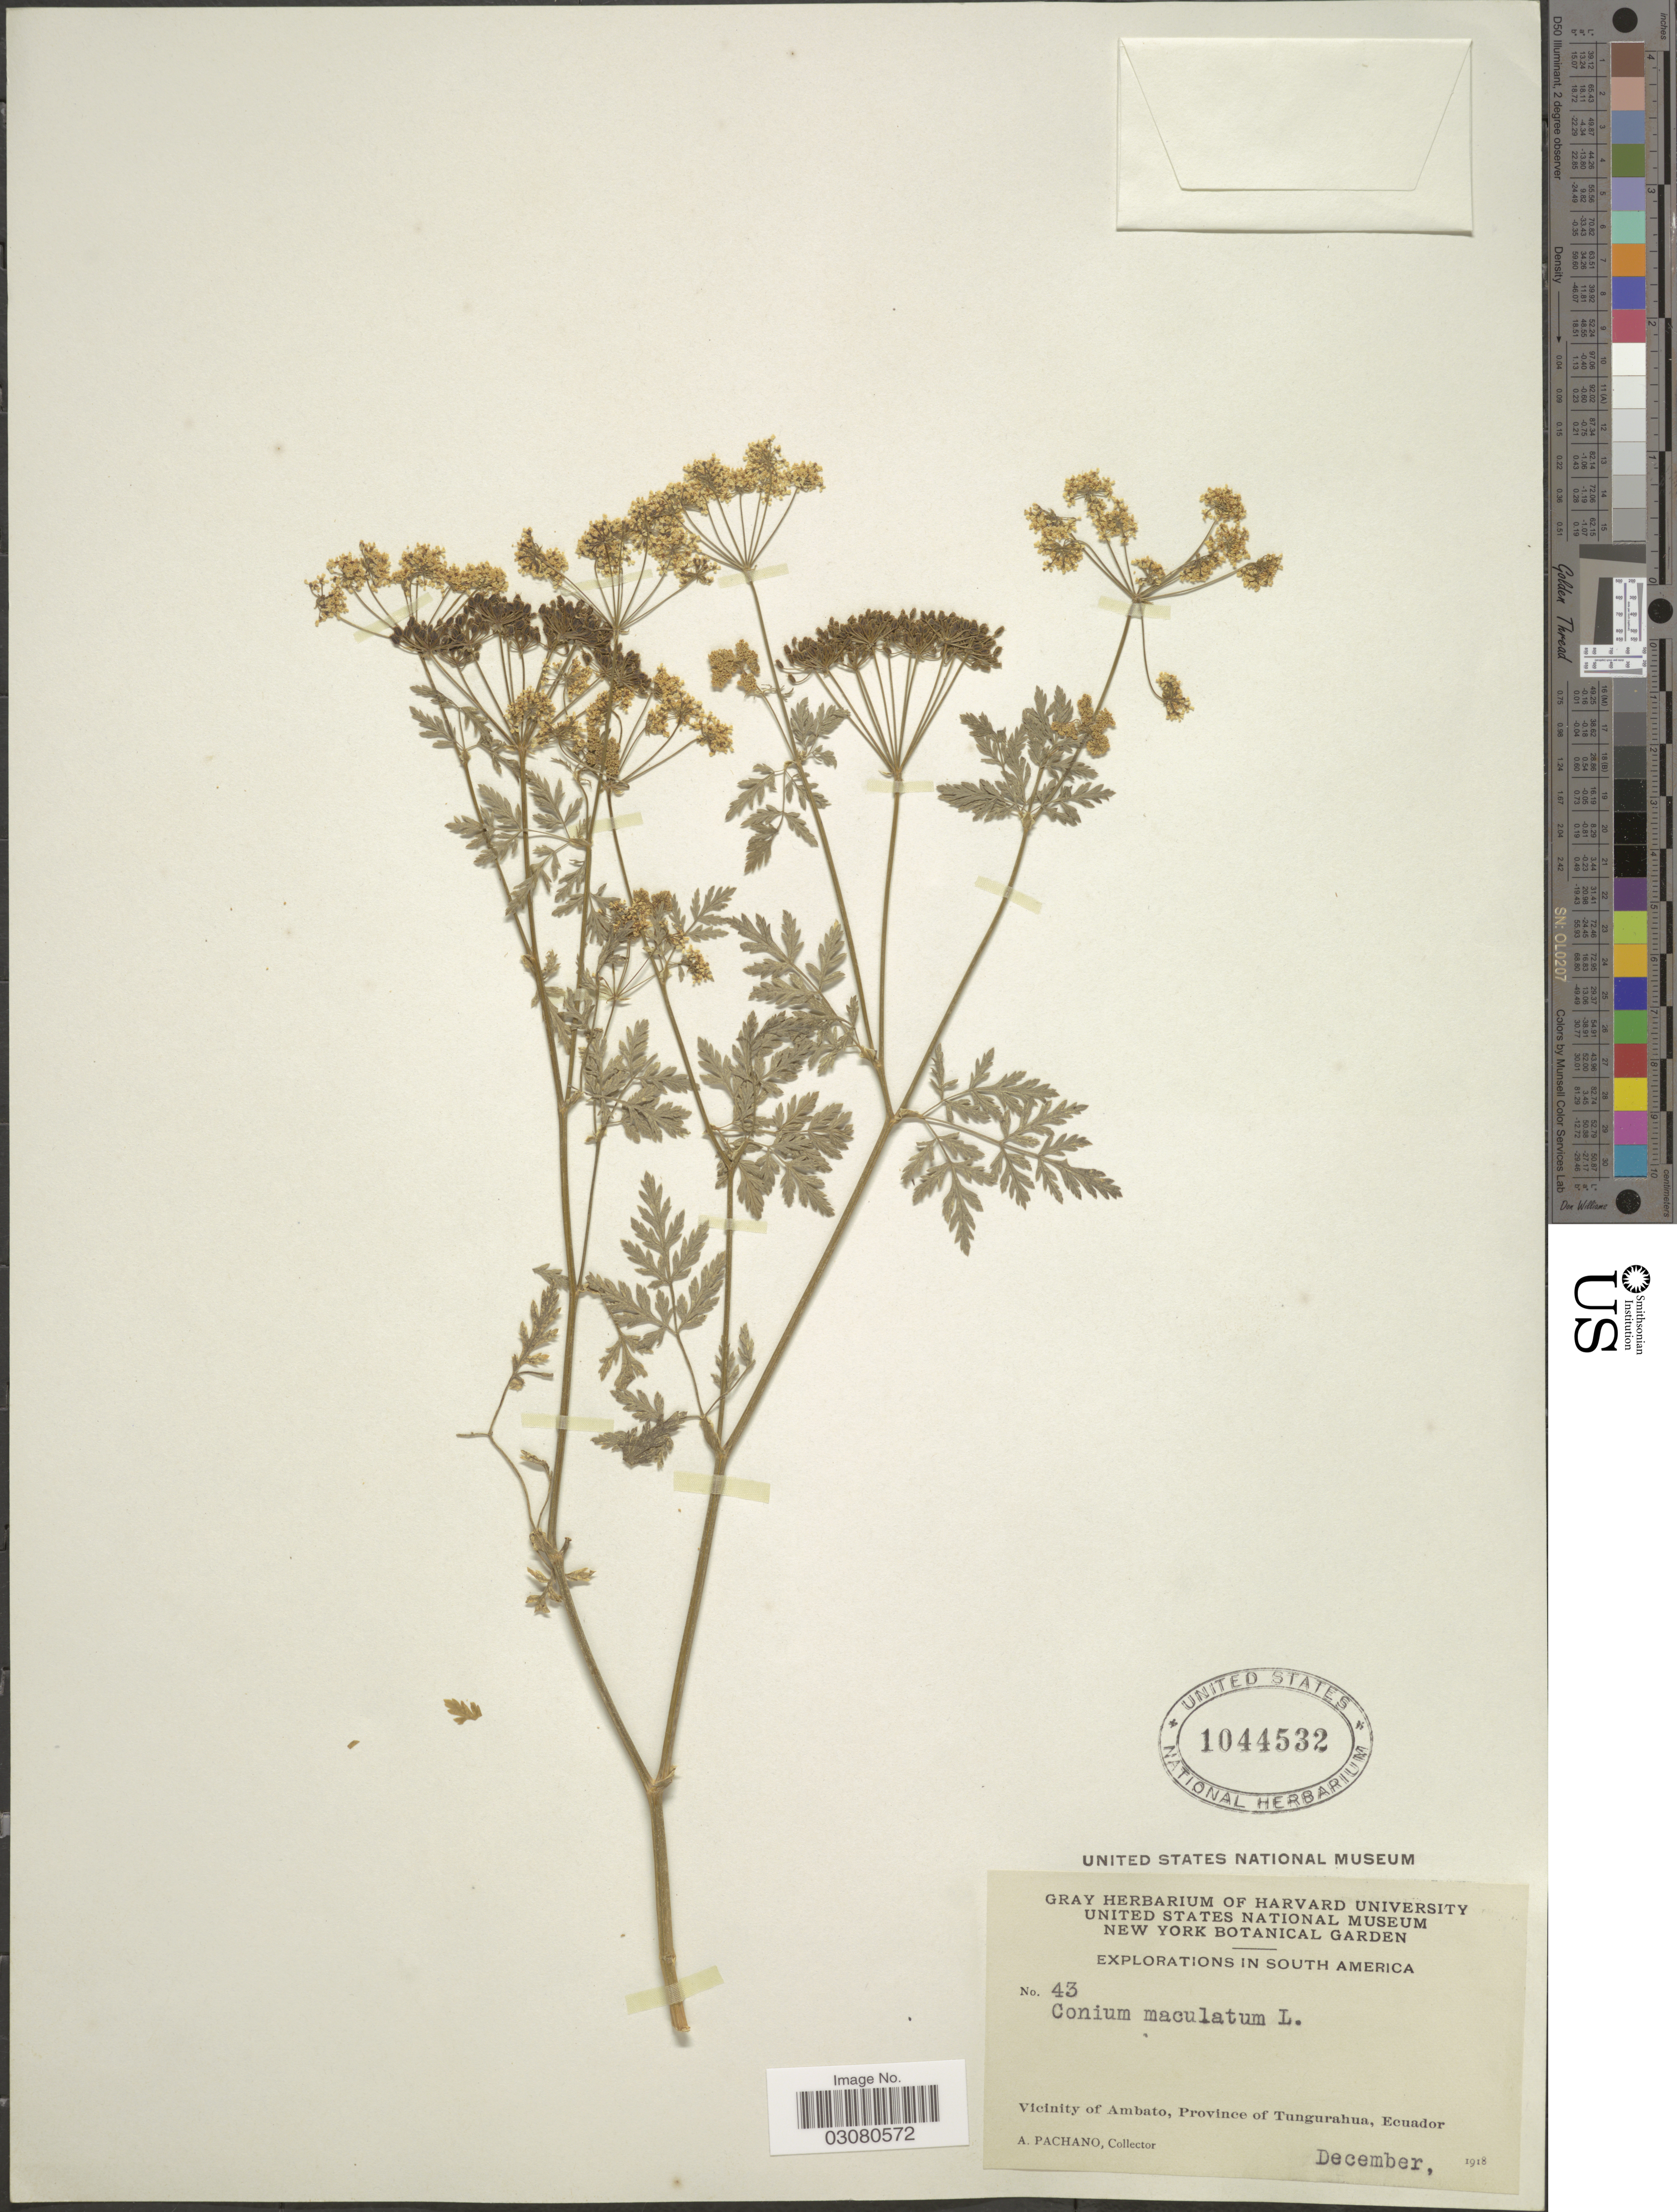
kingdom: Plantae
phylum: Tracheophyta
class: Magnoliopsida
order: Apiales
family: Apiaceae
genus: Conium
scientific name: Conium maculatum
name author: L.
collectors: A. Pachano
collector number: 43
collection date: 1918-12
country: Ecuador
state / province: Tungurahua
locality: Vicinity of Ambato.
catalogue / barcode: US 1044532